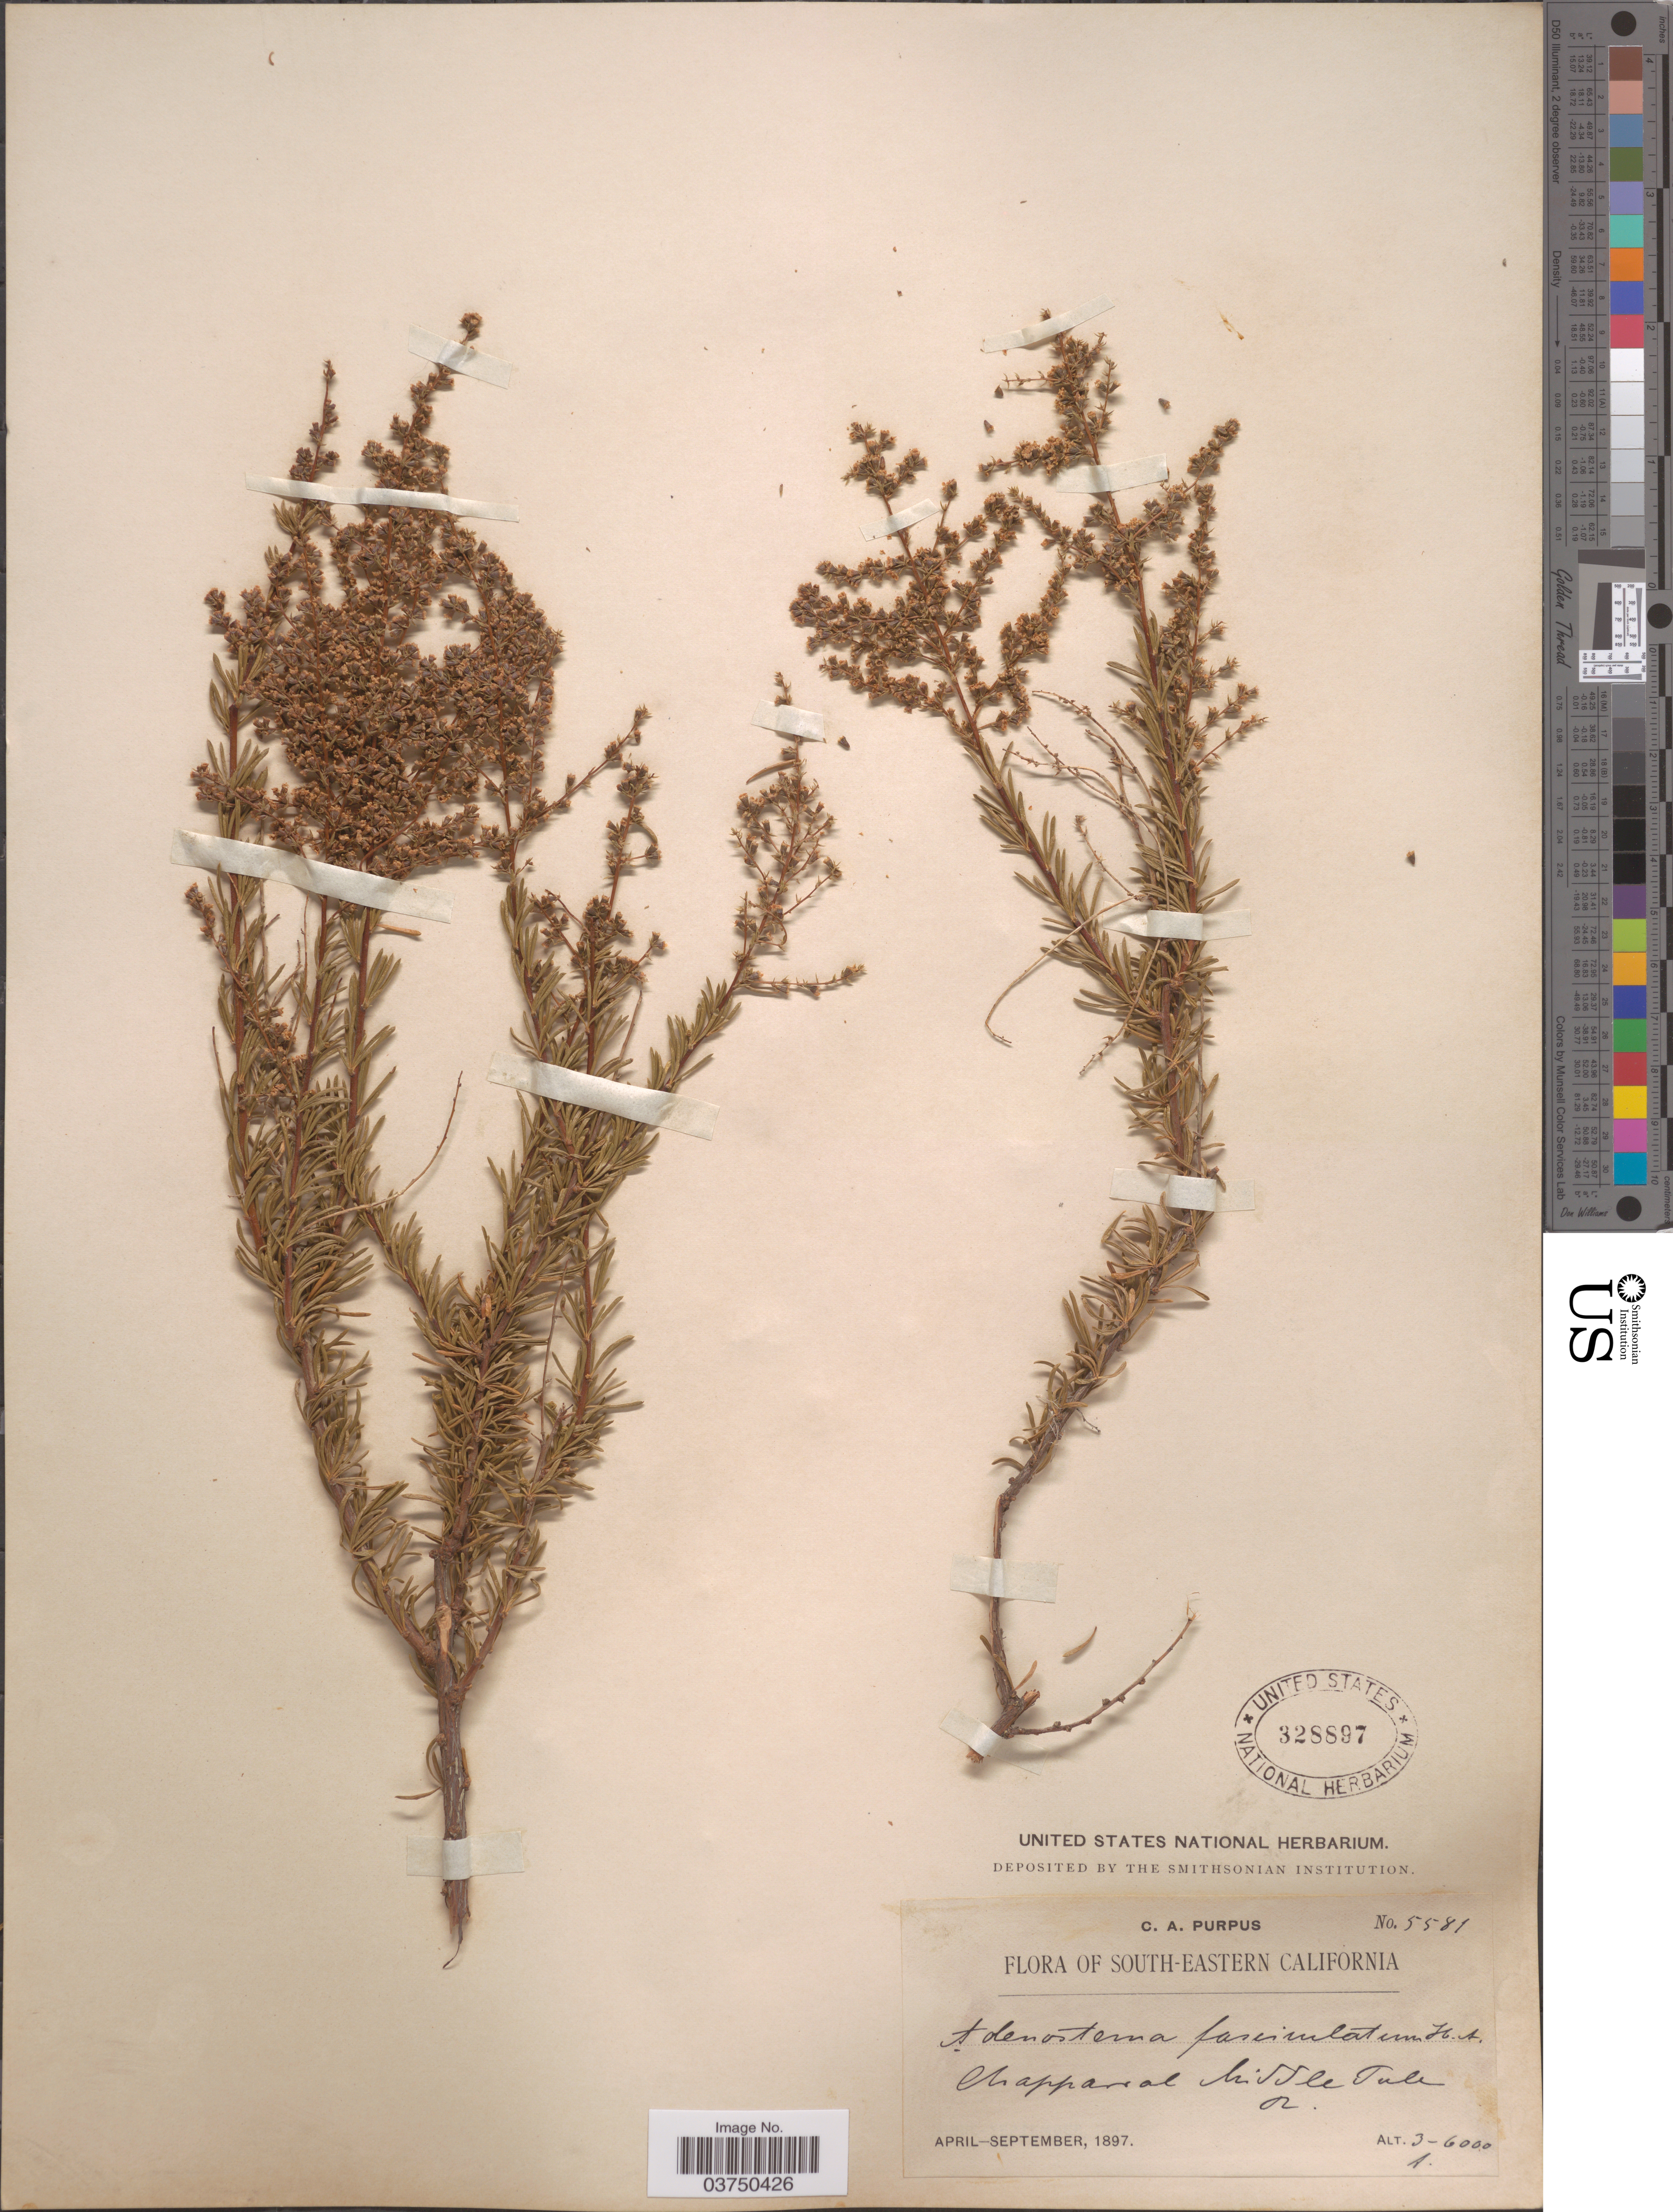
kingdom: Plantae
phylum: Tracheophyta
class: Magnoliopsida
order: Rosales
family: Rosaceae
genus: Adenostoma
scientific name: Adenostoma fasciculatum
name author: Hook. & Arn.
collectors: C. A. Purpus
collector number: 5581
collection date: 1897-04/1897-09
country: United States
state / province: California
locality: South-Eastern California. Chapparral Middle Tule R.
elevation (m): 914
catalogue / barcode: US 328897